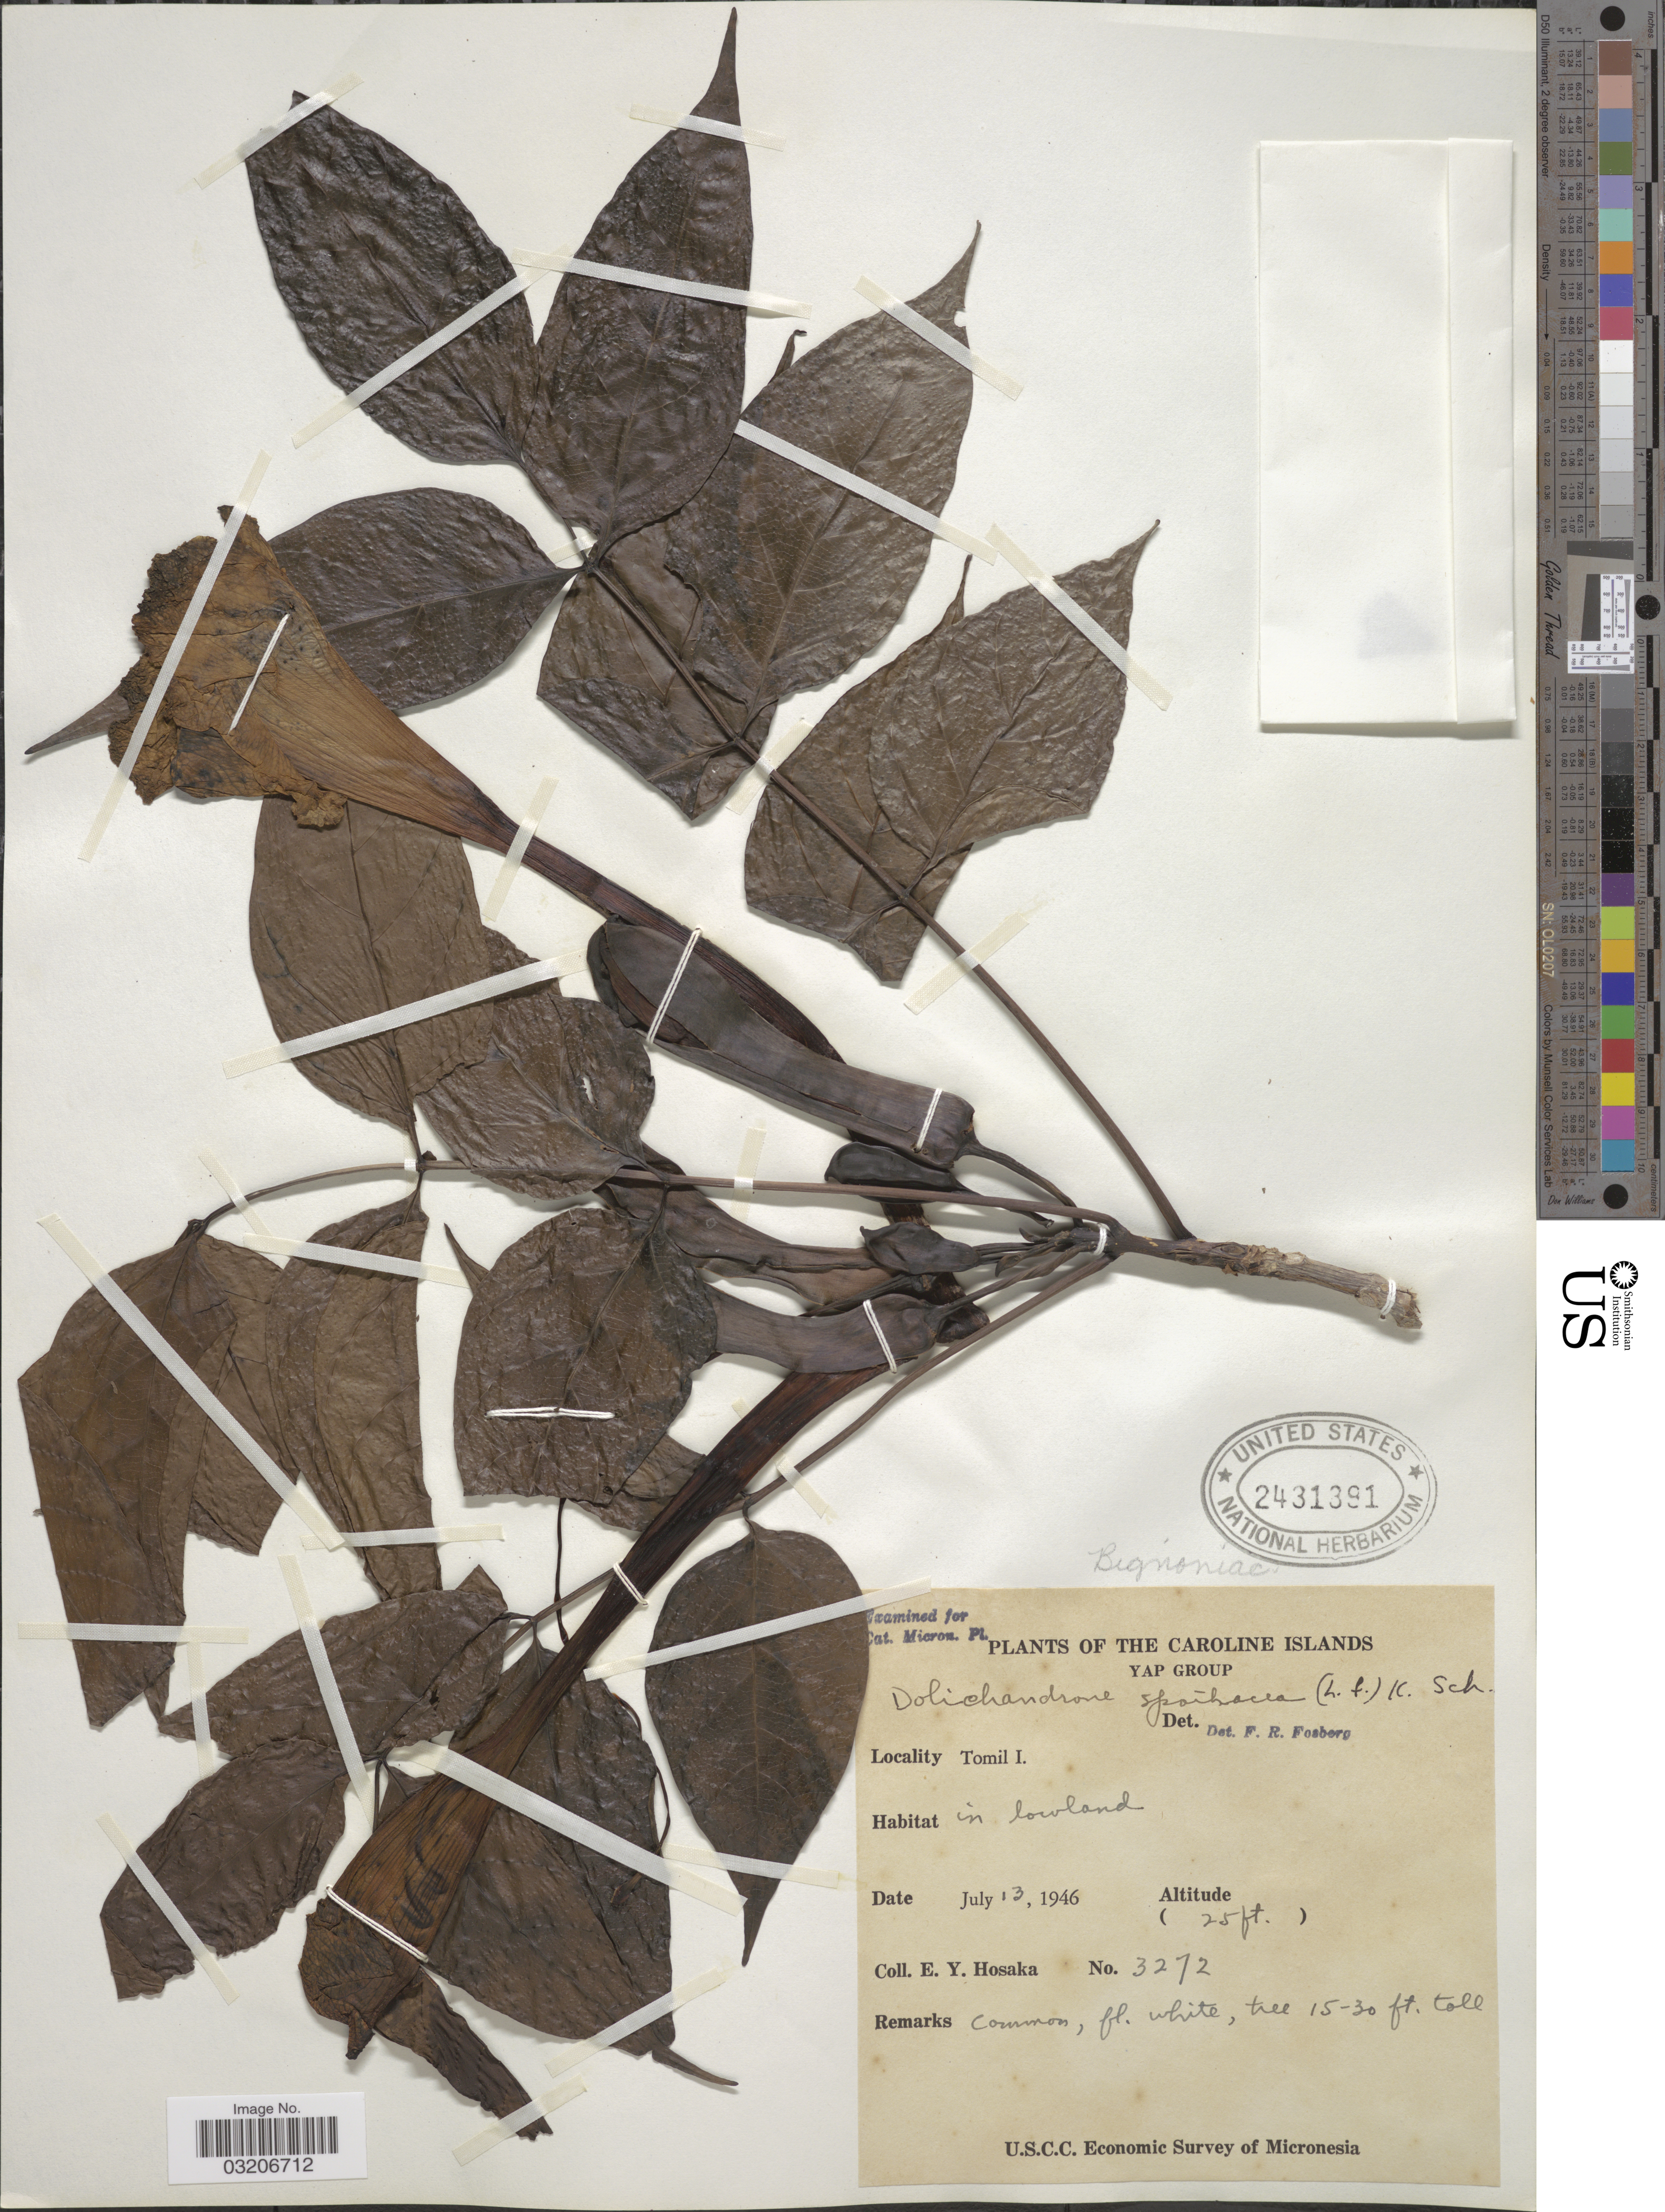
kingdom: Plantae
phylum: Tracheophyta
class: Magnoliopsida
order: Lamiales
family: Bignoniaceae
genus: Dolichandrone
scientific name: Dolichandrone spathacea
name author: (L. f.) K. Schum.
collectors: E. Y. Hosaka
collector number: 3272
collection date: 1946-07-13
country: Micronesia, Federated States of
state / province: Yap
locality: The Caroline Islands. Yap Group. Tomil I.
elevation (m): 8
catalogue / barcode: US 2431391